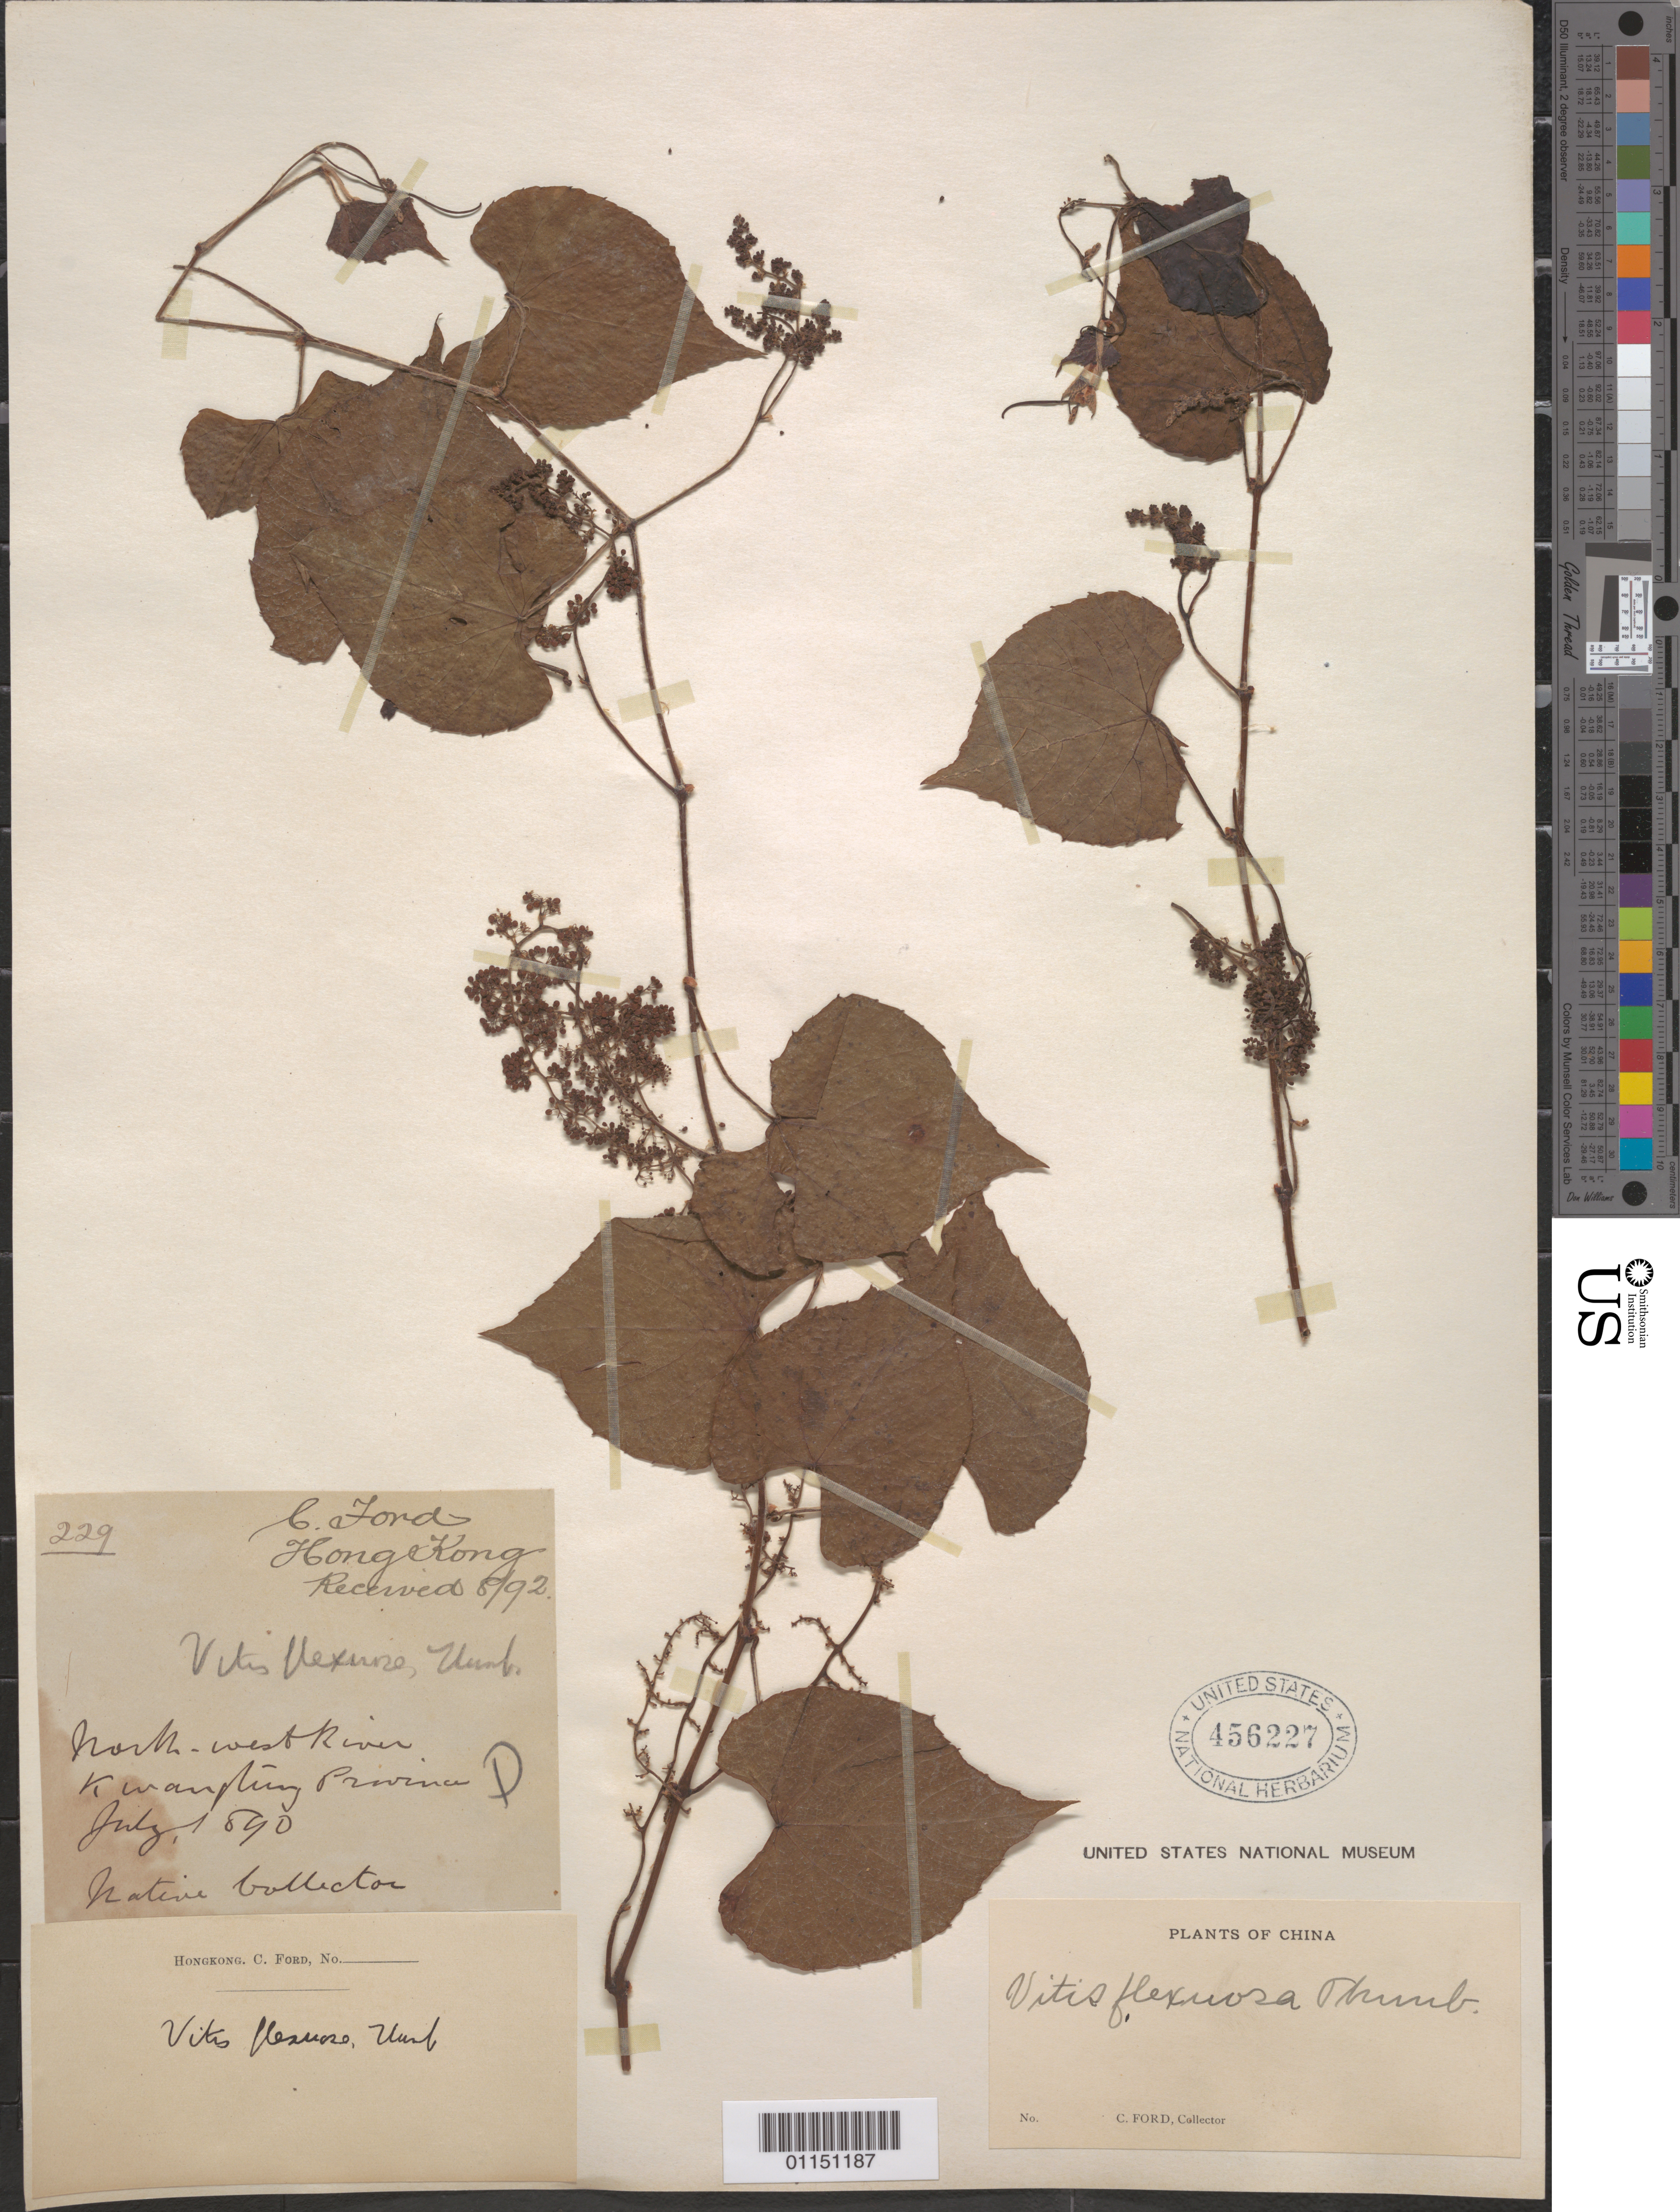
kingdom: Plantae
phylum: Tracheophyta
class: Magnoliopsida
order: Vitales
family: Vitaceae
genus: Vitis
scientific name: Vitis flexuosa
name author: Thunb.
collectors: C. Ford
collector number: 229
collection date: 1890-07-01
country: China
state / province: Guangdong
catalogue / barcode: US 456227